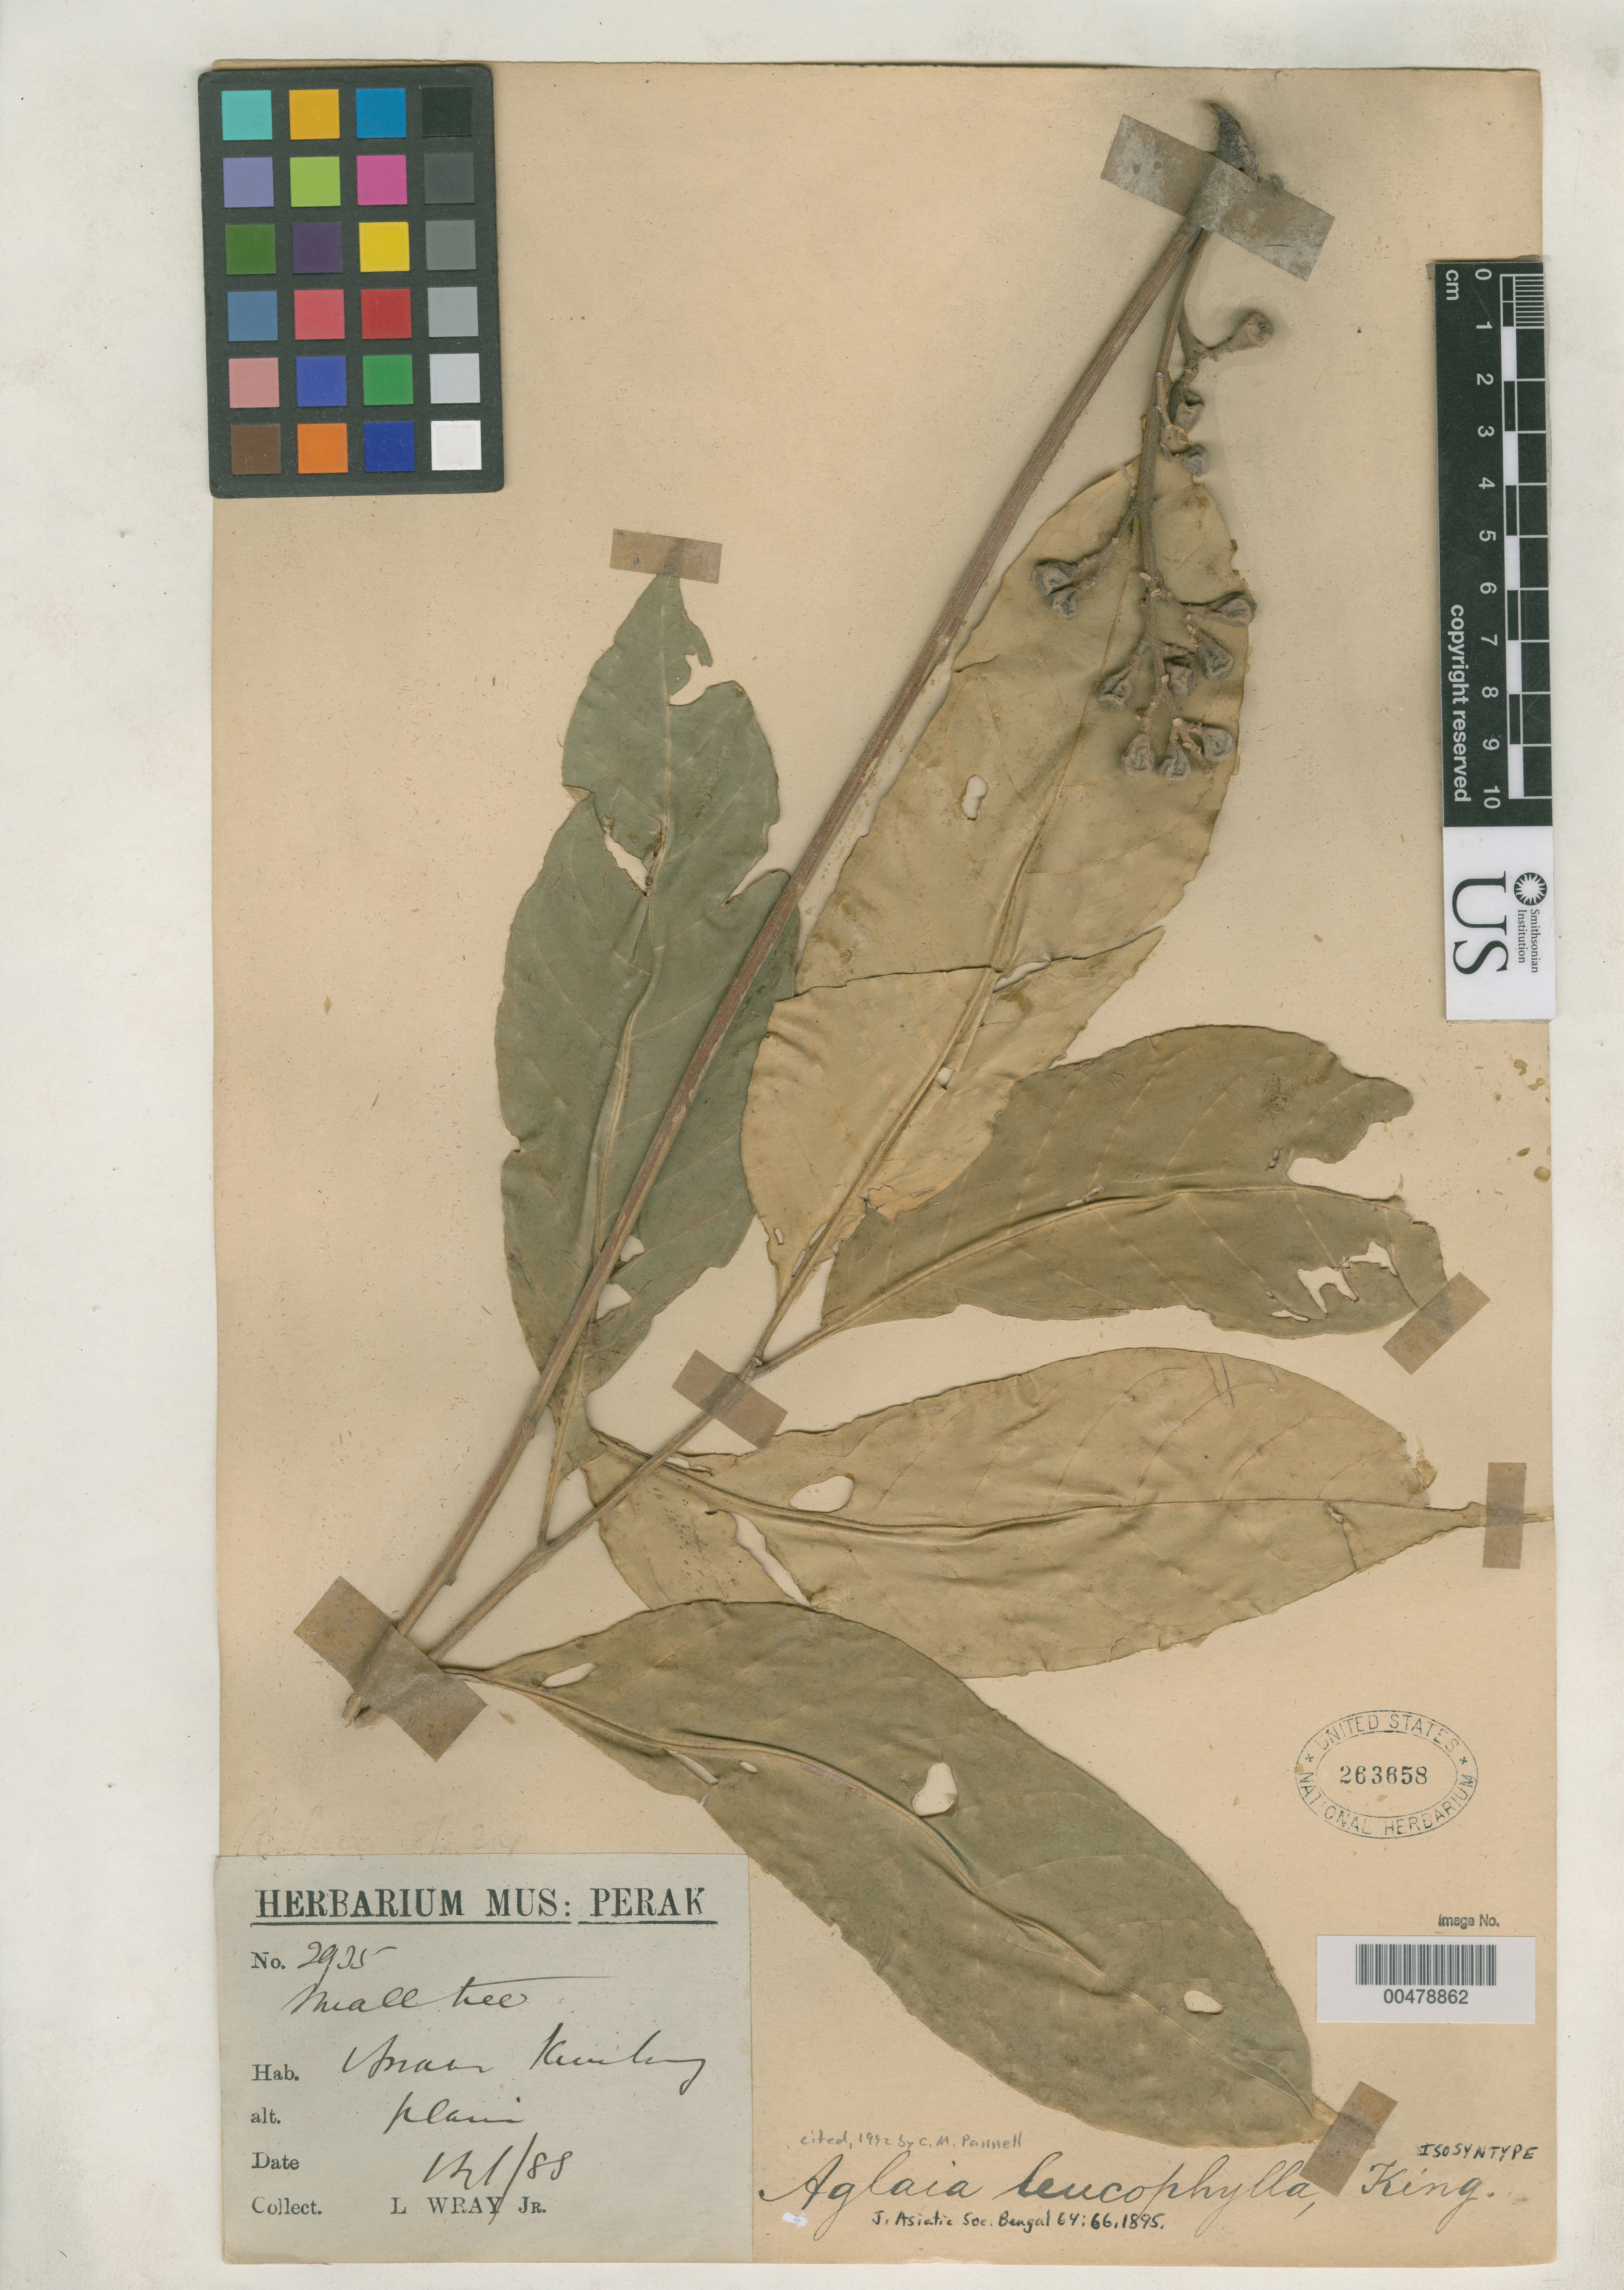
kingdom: Plantae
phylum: Tracheophyta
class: Magnoliopsida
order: Sapindales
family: Meliaceae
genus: Aglaia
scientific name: Aglaia leucophylla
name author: King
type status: Isosyntype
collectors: L. Wray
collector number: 2935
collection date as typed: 1888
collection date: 1888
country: Malaysia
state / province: Perak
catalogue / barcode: US 263658